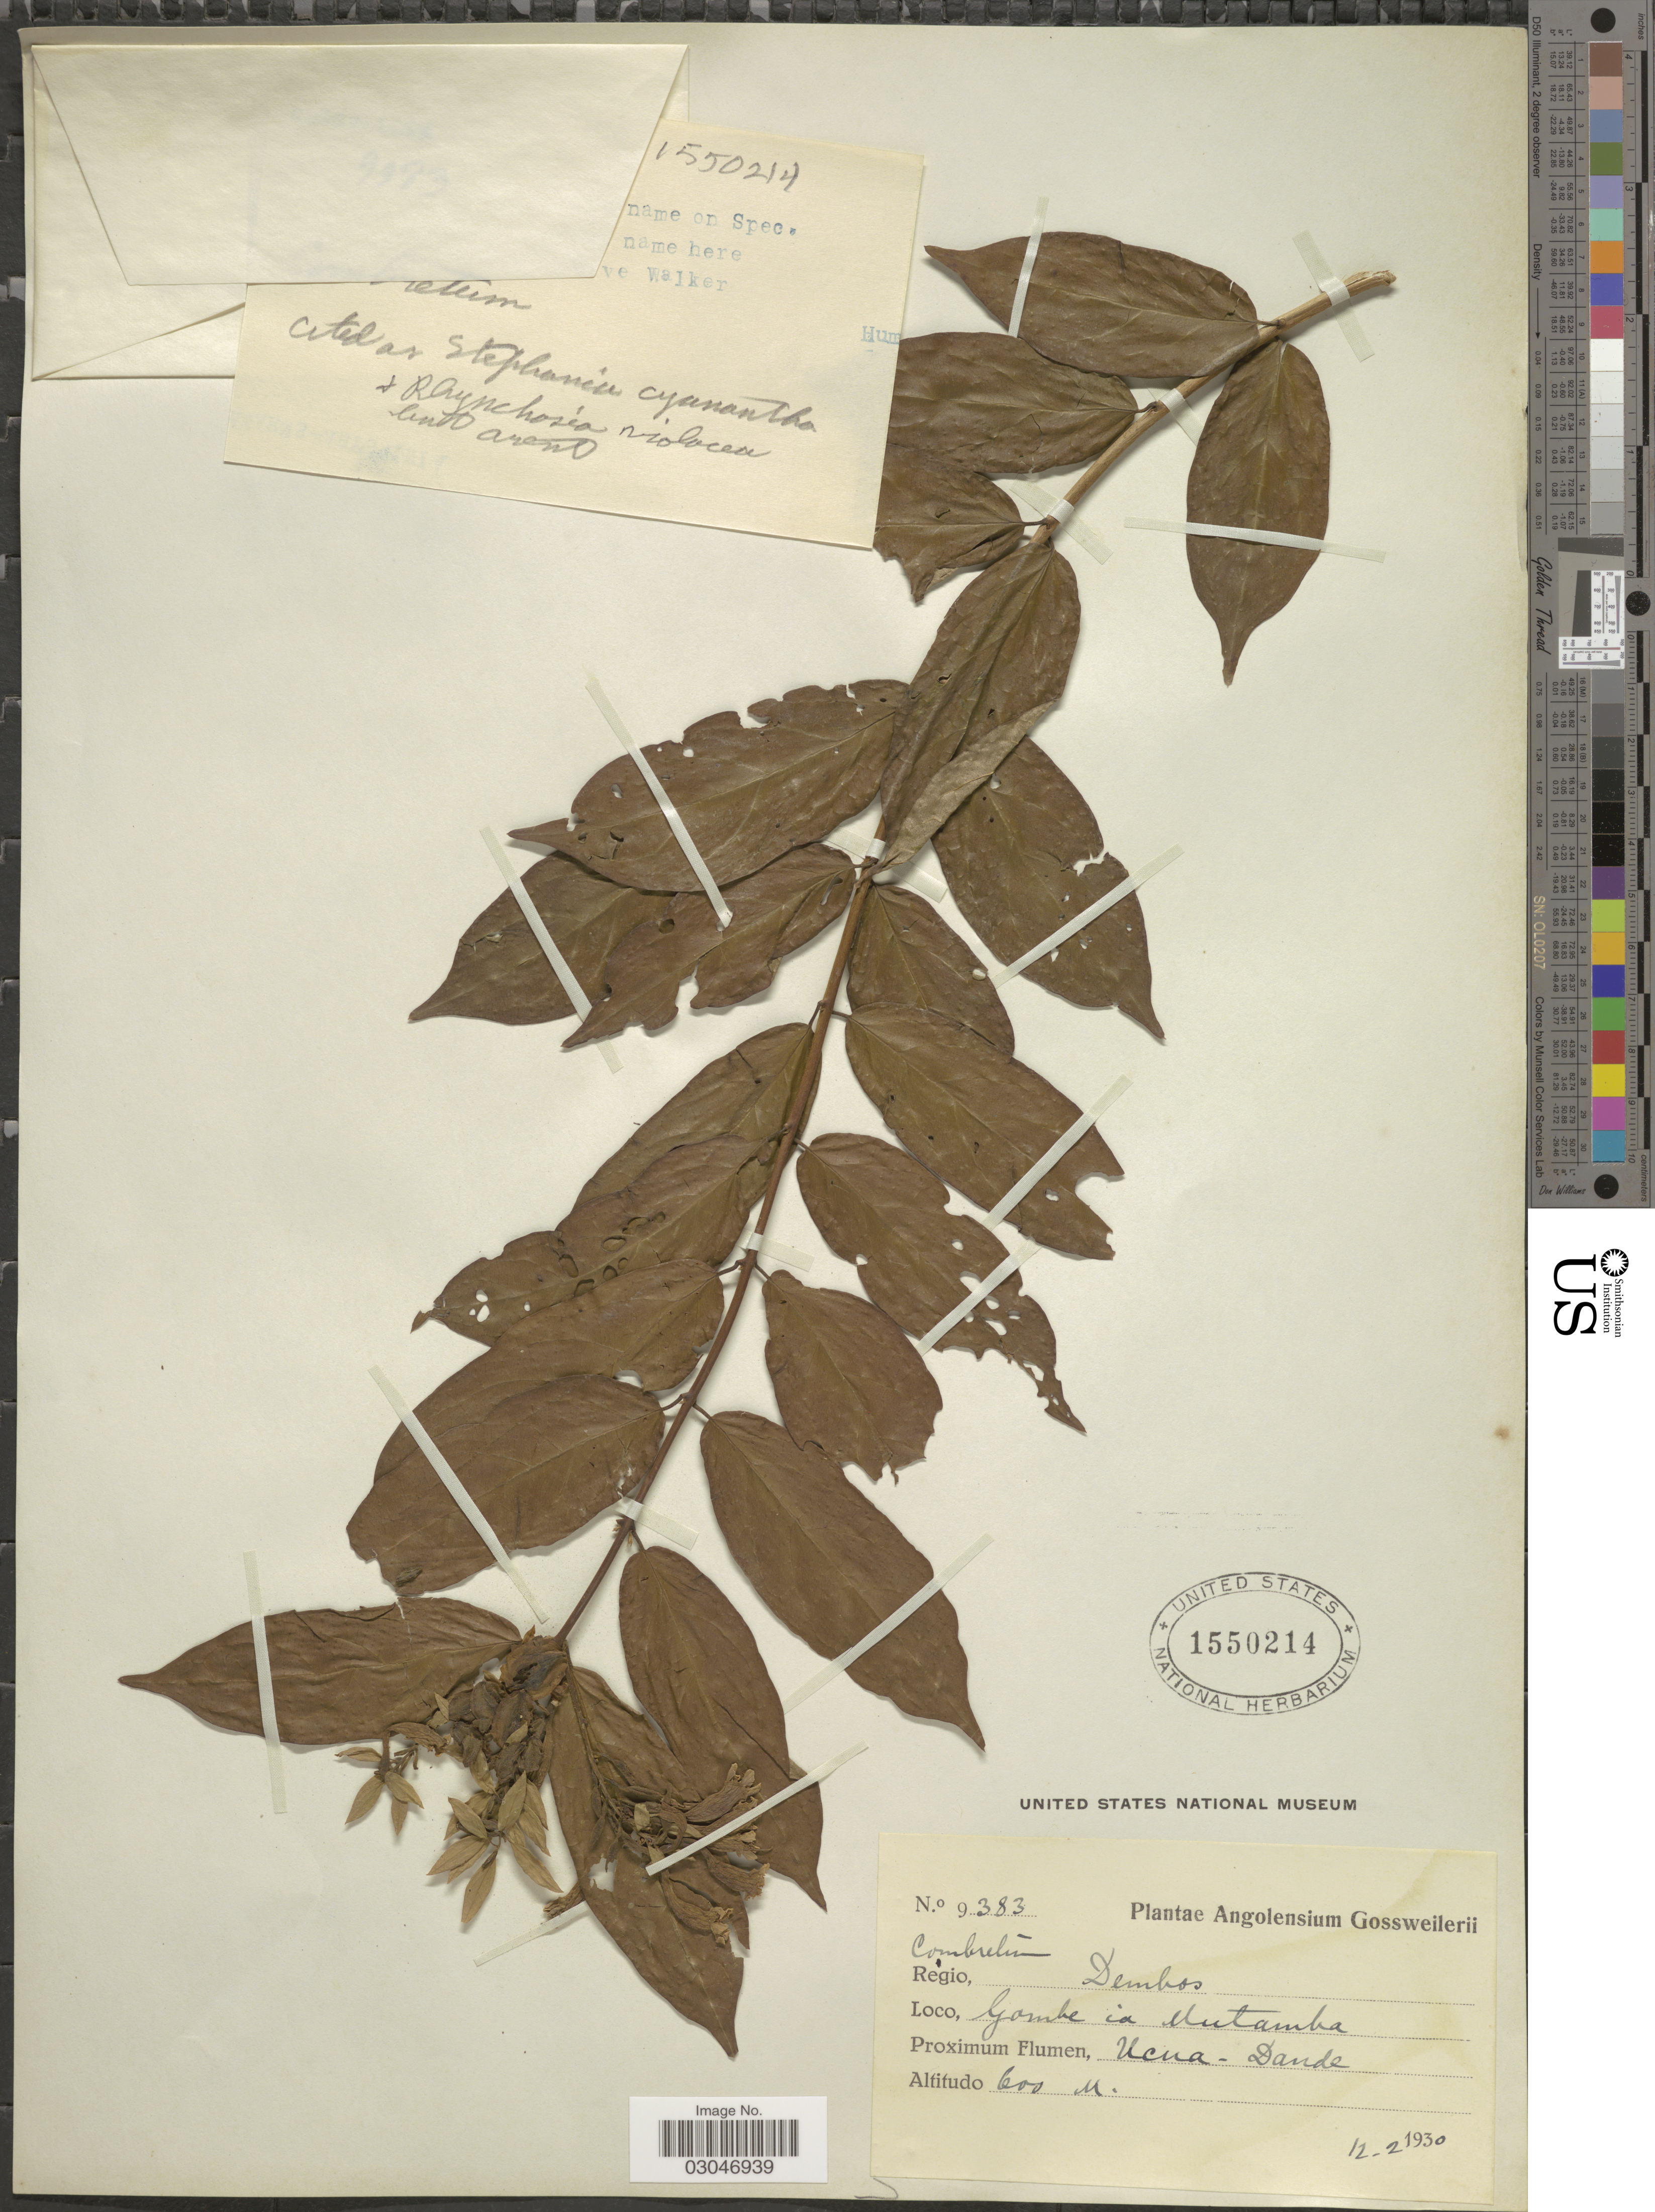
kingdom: Plantae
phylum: Tracheophyta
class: Magnoliopsida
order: Myrtales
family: Combretaceae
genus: Combretum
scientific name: Combretum sp.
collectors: -. Gossweiler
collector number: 9383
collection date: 1930-02-12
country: Angola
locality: Regio, Dembos, Gombe in Mutamba.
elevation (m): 600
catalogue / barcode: US 1550214